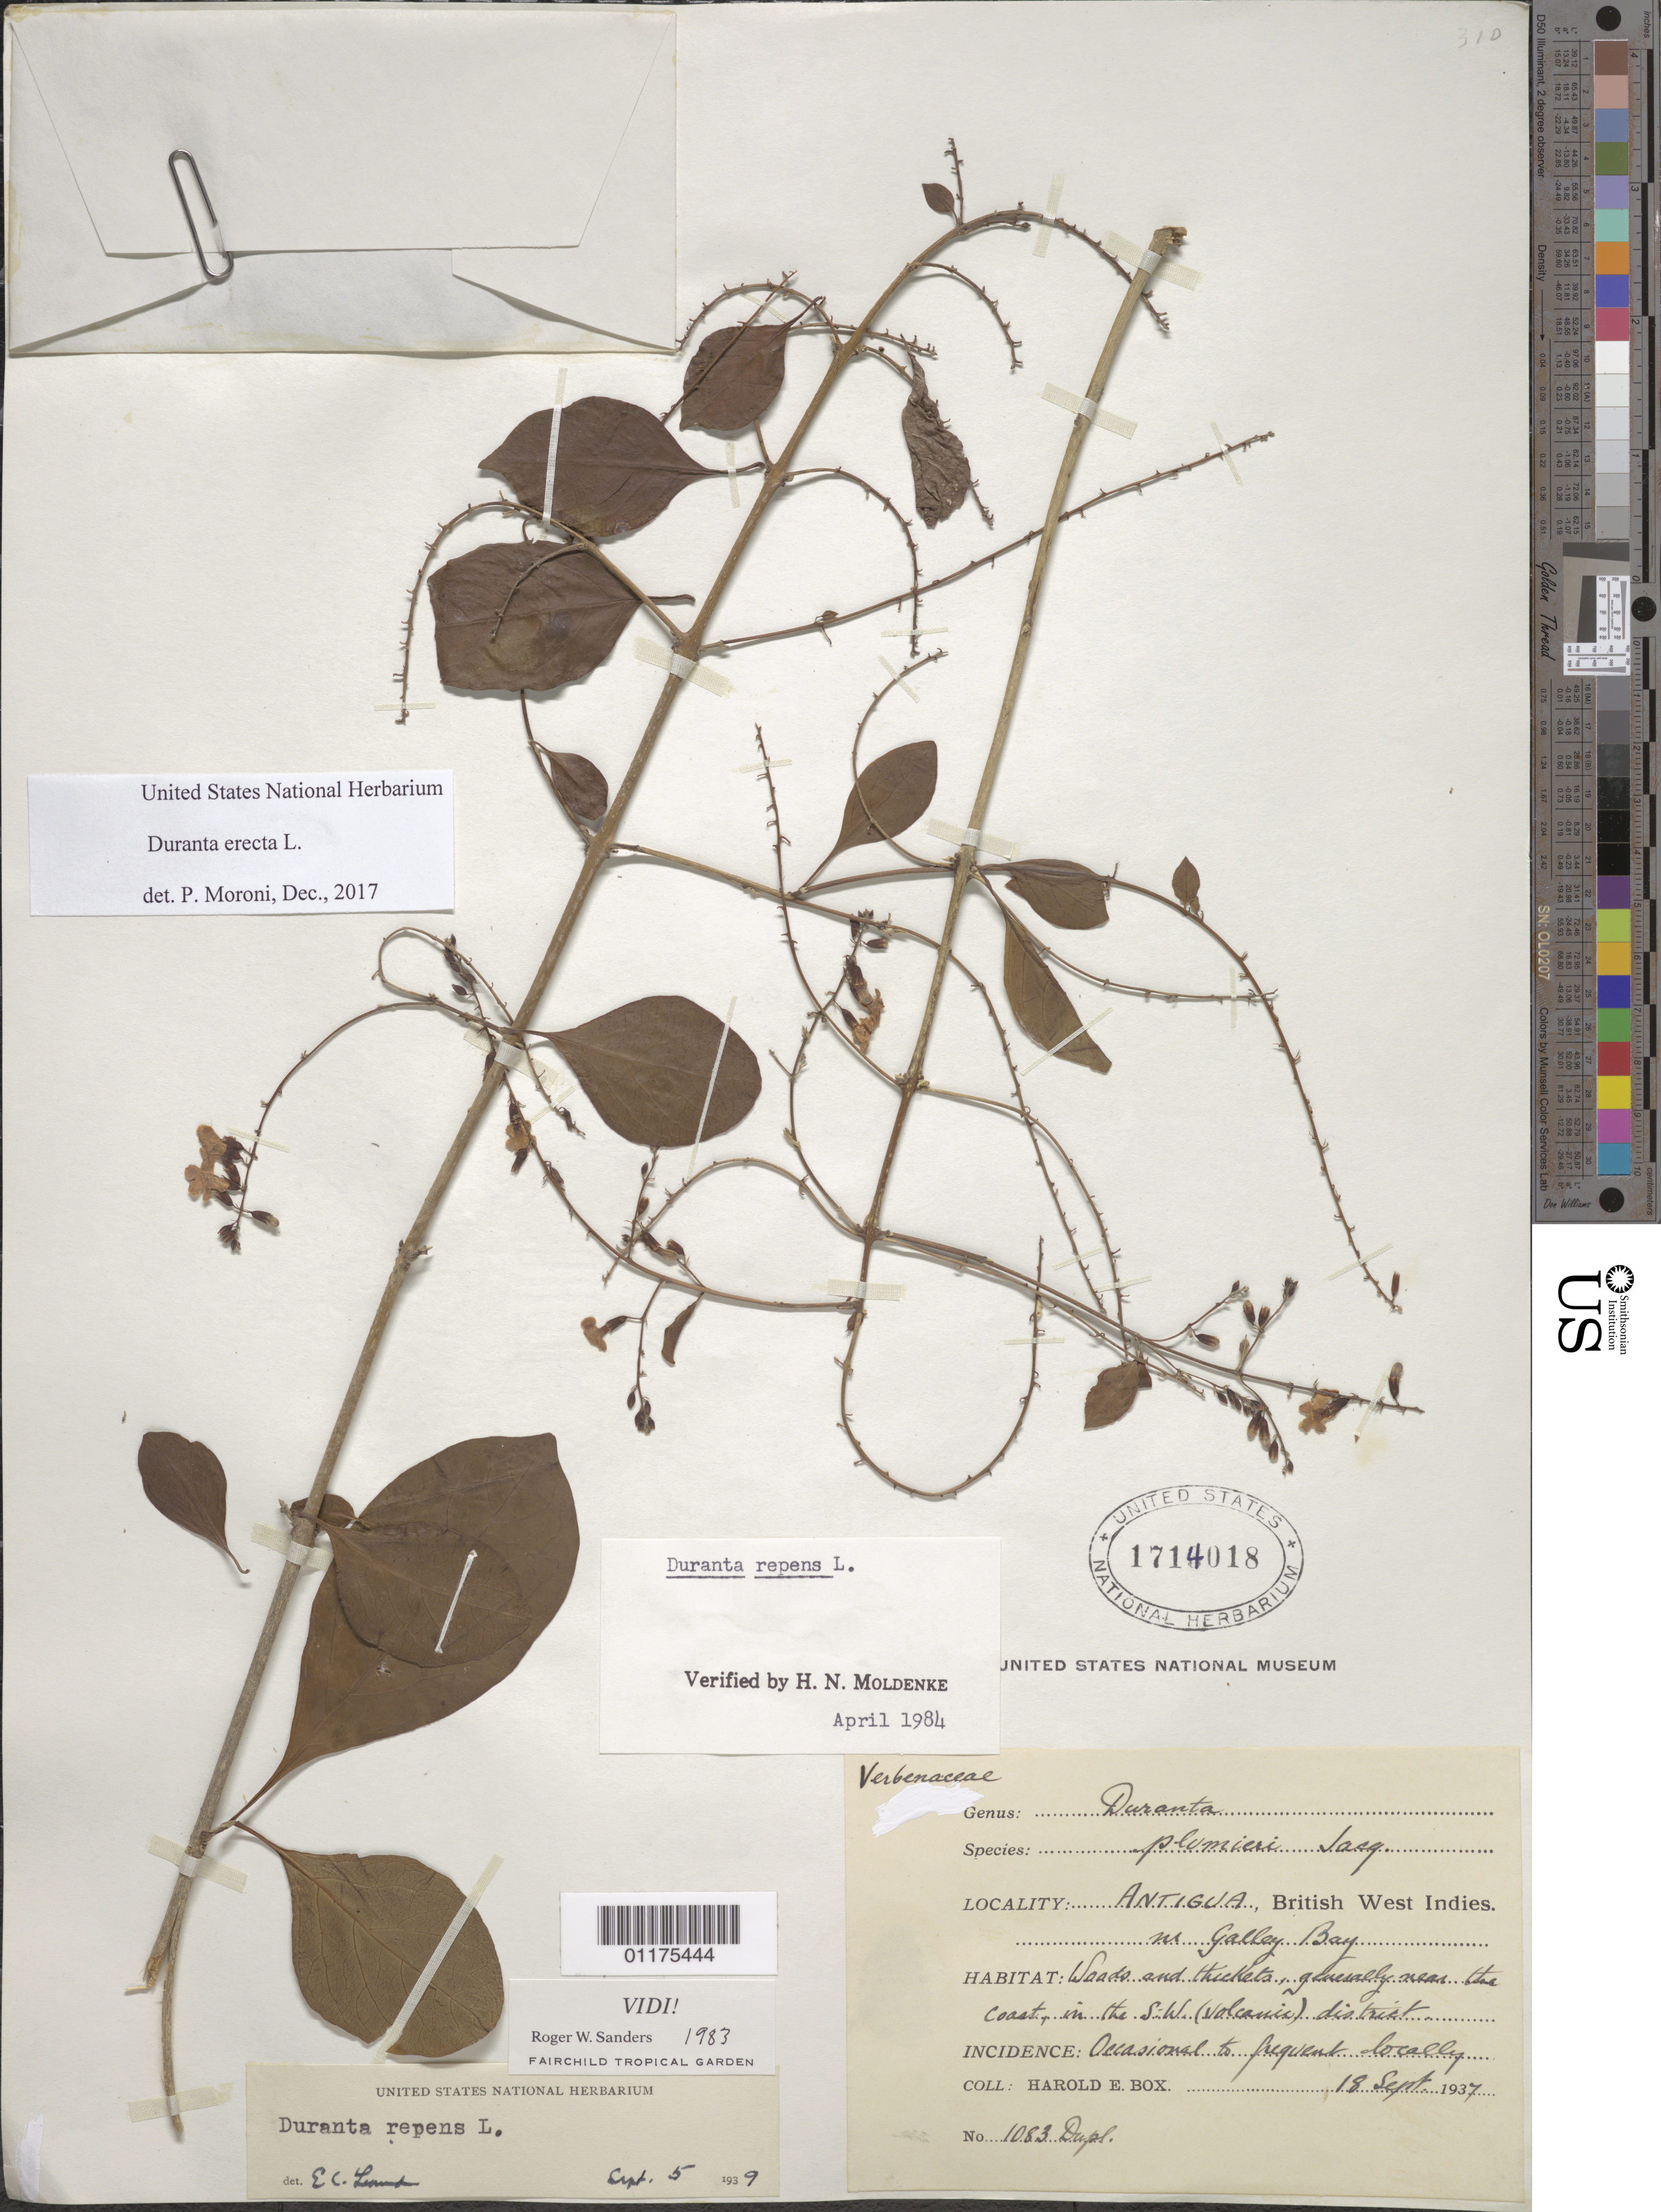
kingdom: Plantae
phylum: Tracheophyta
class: Magnoliopsida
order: Lamiales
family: Verbenaceae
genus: Duranta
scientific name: Duranta repens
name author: L.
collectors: H. E. Box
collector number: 1083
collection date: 1937-09-18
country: Antigua and Barbuda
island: Antigua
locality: Antigua: Galley Bay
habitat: Woods and thickets, generally near the coast, in the SW (volcanic) district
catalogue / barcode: US 1714018